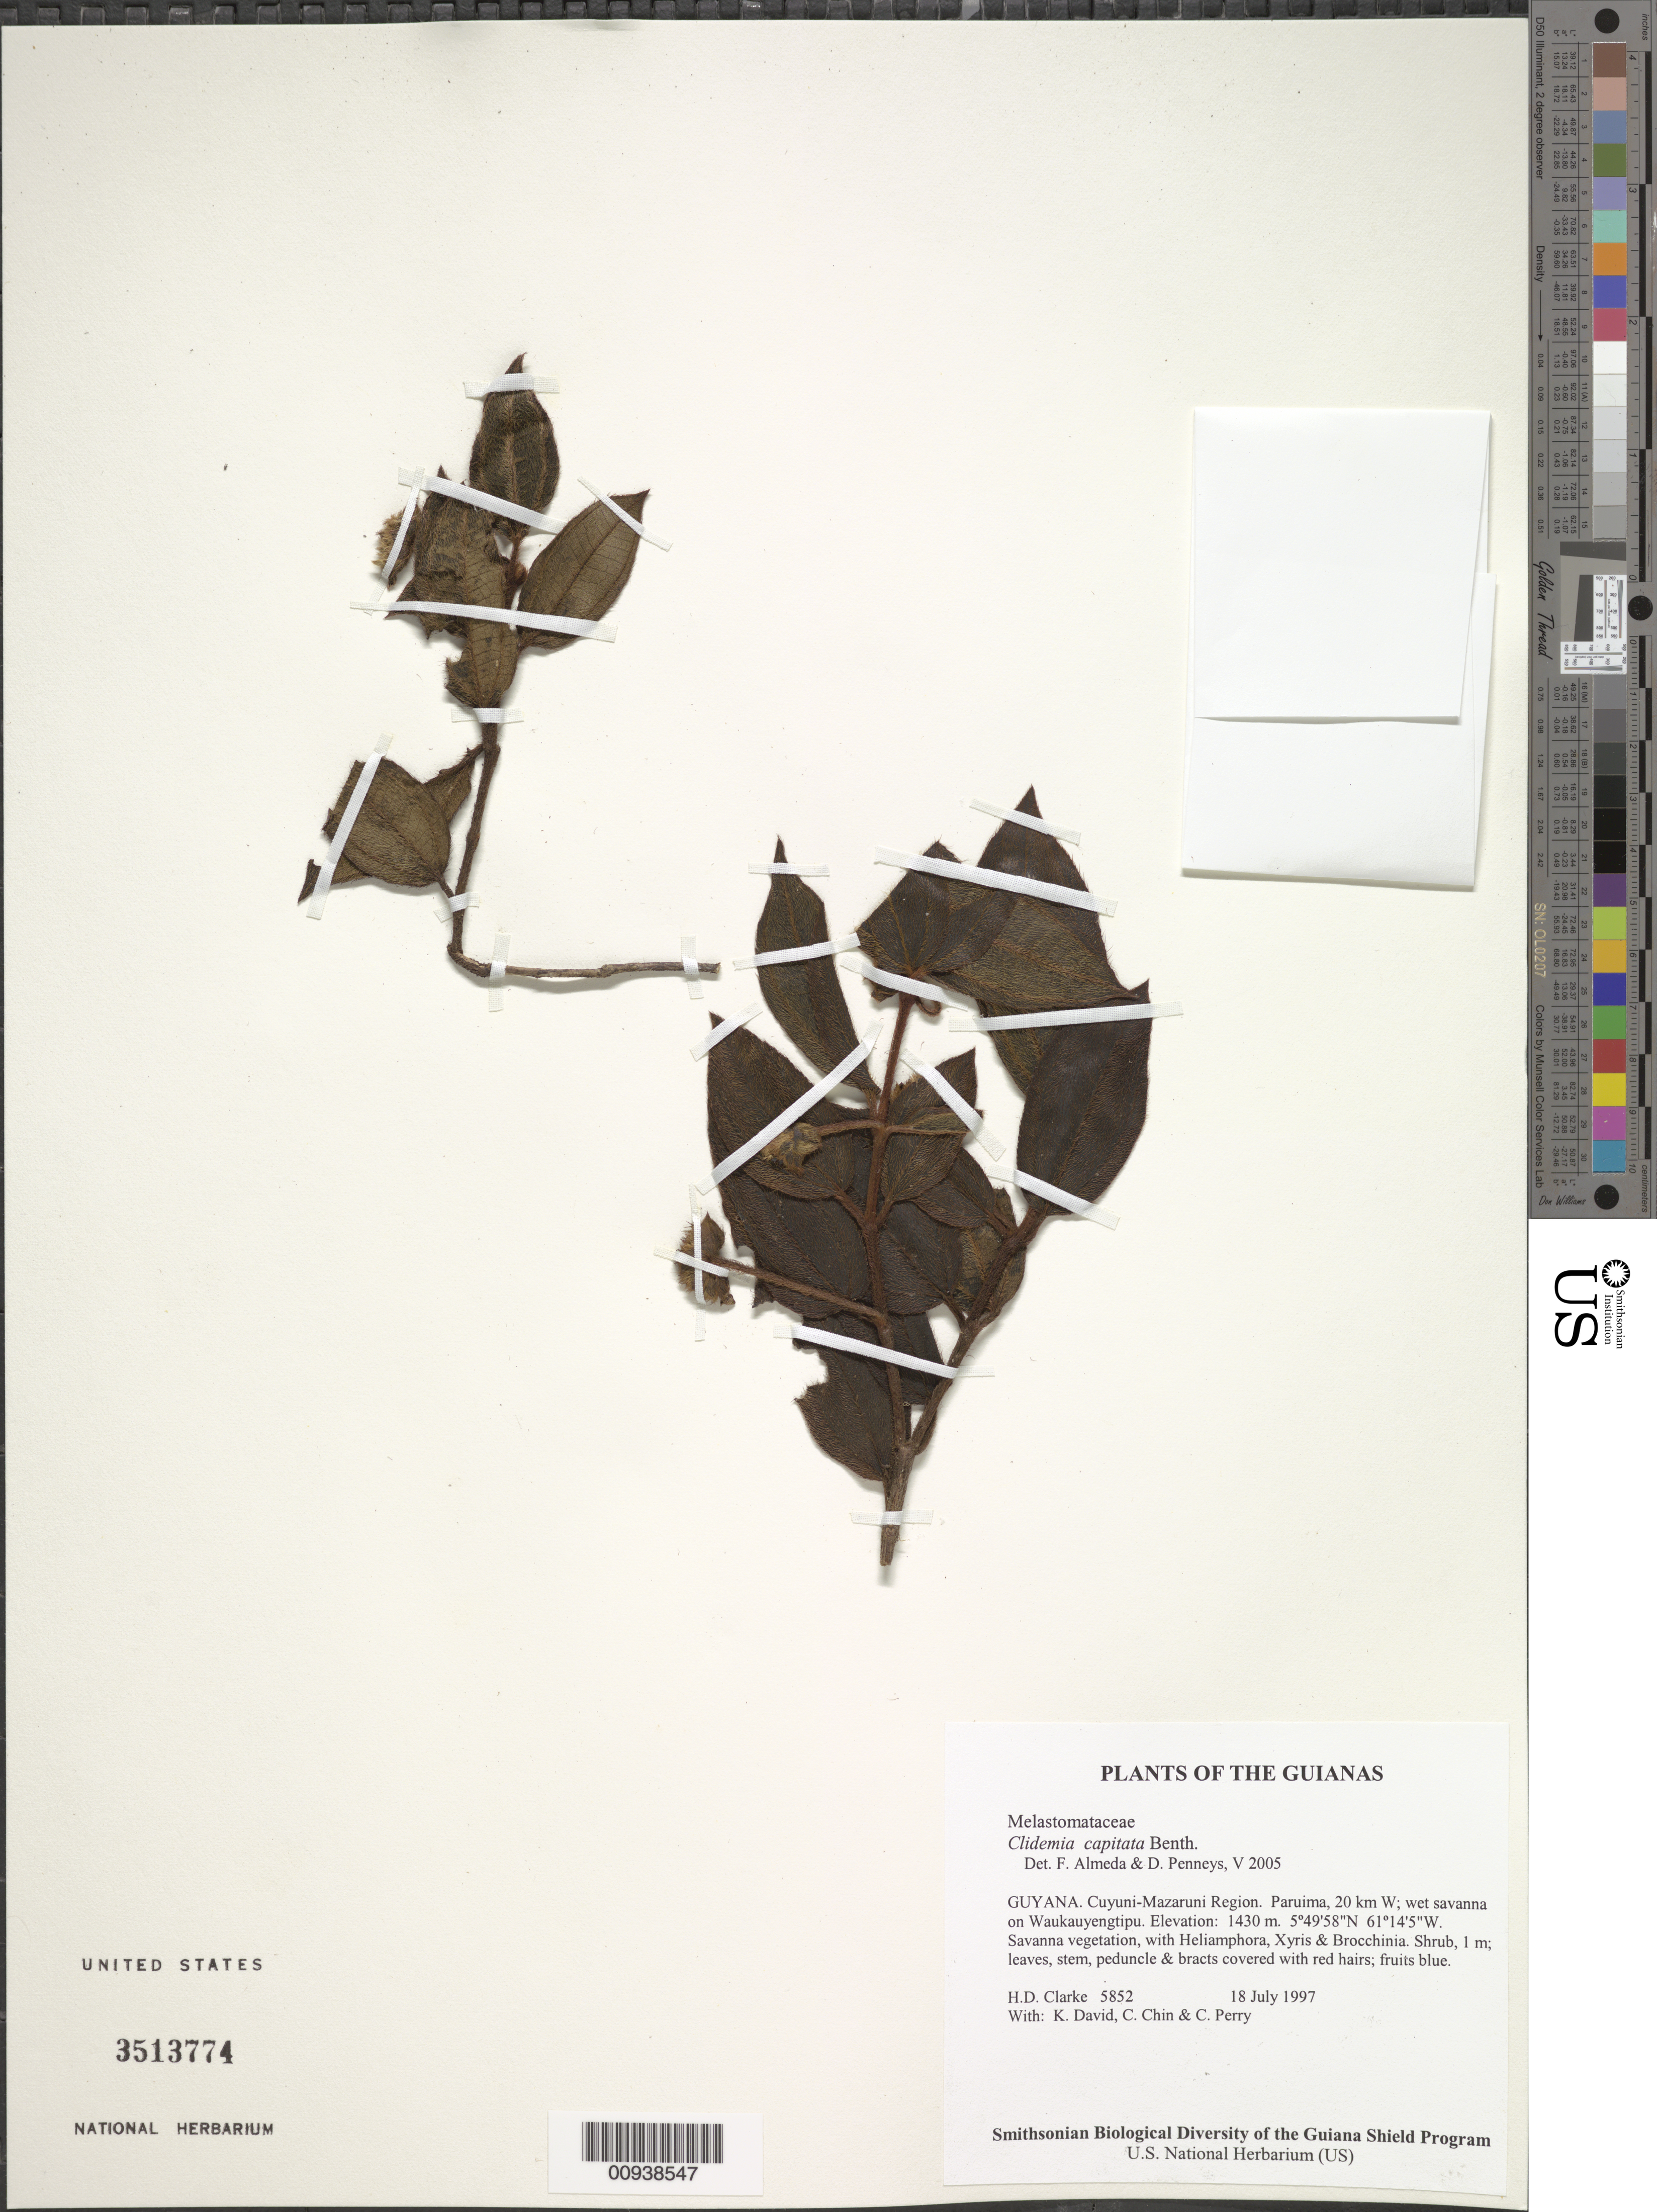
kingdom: Plantae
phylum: Tracheophyta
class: Magnoliopsida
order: Myrtales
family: Melastomataceae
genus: Clidemia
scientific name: Clidemia capitata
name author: Benth.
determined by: Almeda, F.; Penneys, D. S.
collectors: H. D. Clarke, K. David, C. Chin & C. Perry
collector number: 5852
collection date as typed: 18 July 1997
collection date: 1997-07-18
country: Guyana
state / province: Cuyuni-Mazaruni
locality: Paruima, 20 km W; wet savanna on Waukauyengtipu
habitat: Savanna vegetation, with Heliamphora, Xyris & Brocchinia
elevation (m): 1430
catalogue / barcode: US 3513774